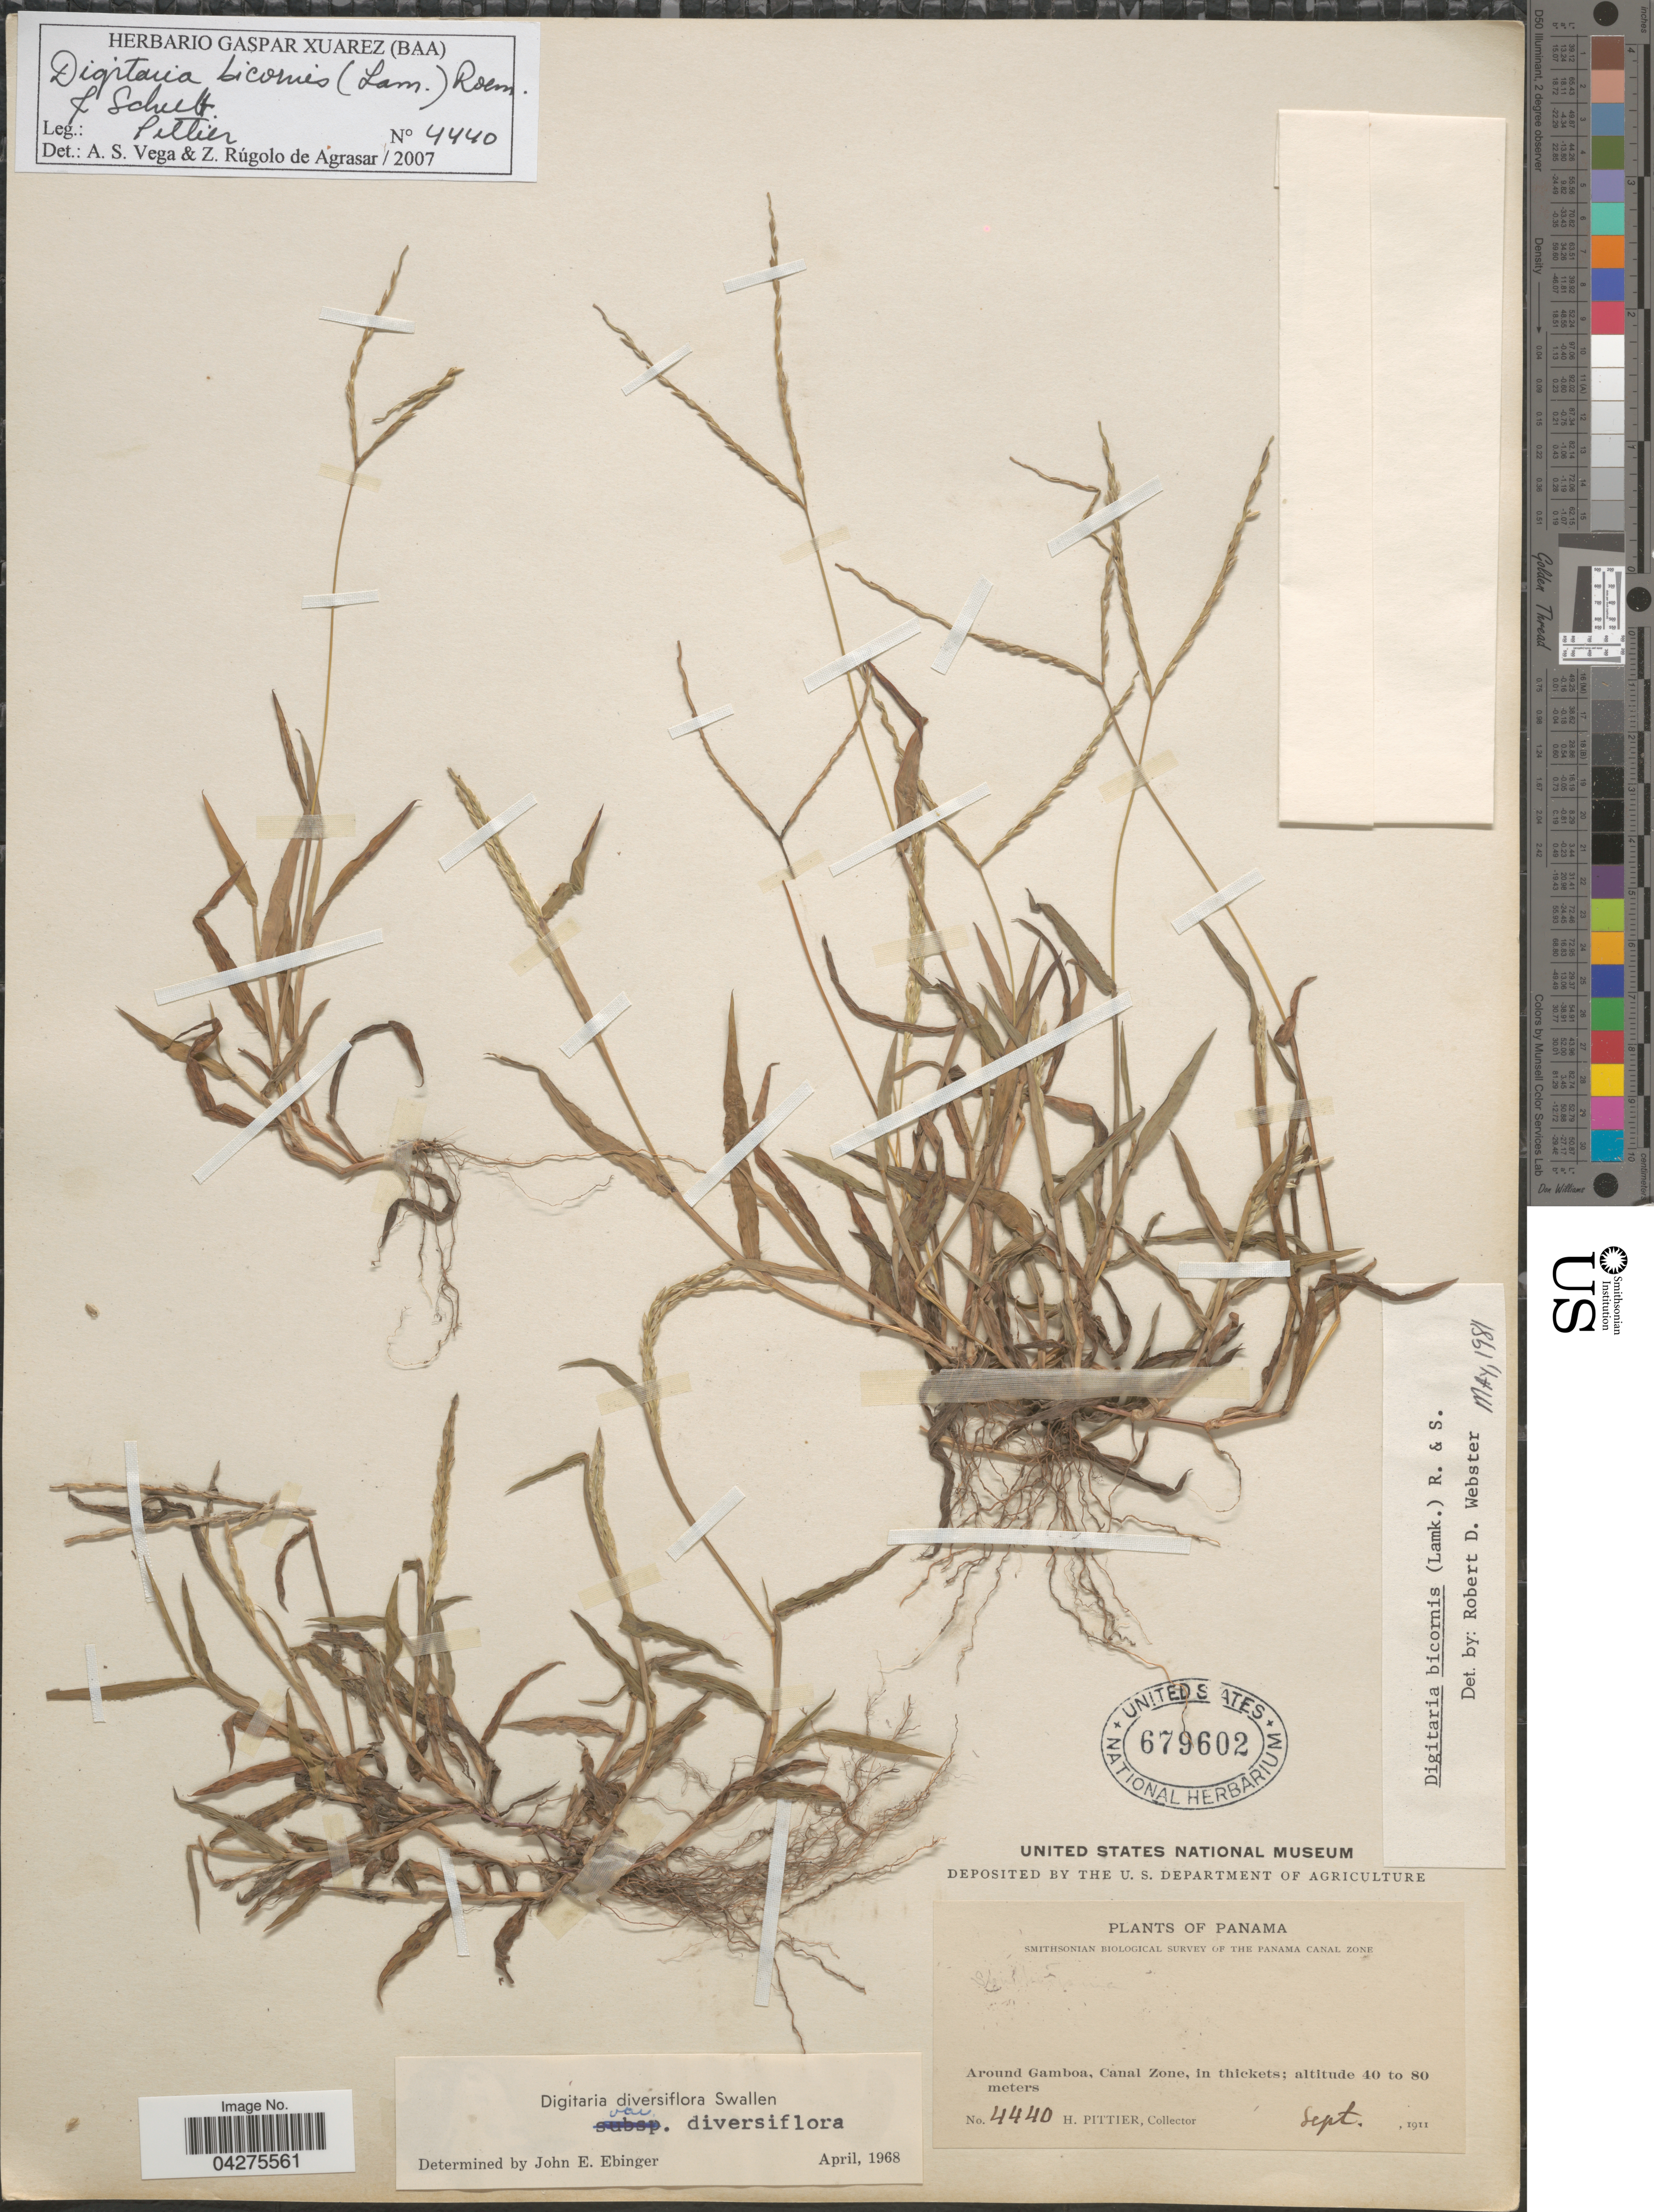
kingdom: Plantae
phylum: Tracheophyta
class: Liliopsida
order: Poales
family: Poaceae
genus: Digitaria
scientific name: Digitaria bicornis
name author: (Lam.) Roem. & Schult.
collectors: H. F. Pittier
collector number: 4440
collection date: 1911-09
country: Panama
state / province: Colón / Panamá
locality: Smithsonian Biological Survey of the Panama Canal Zone. Around Gamboa, Canal Zone.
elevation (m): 40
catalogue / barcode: US 679602